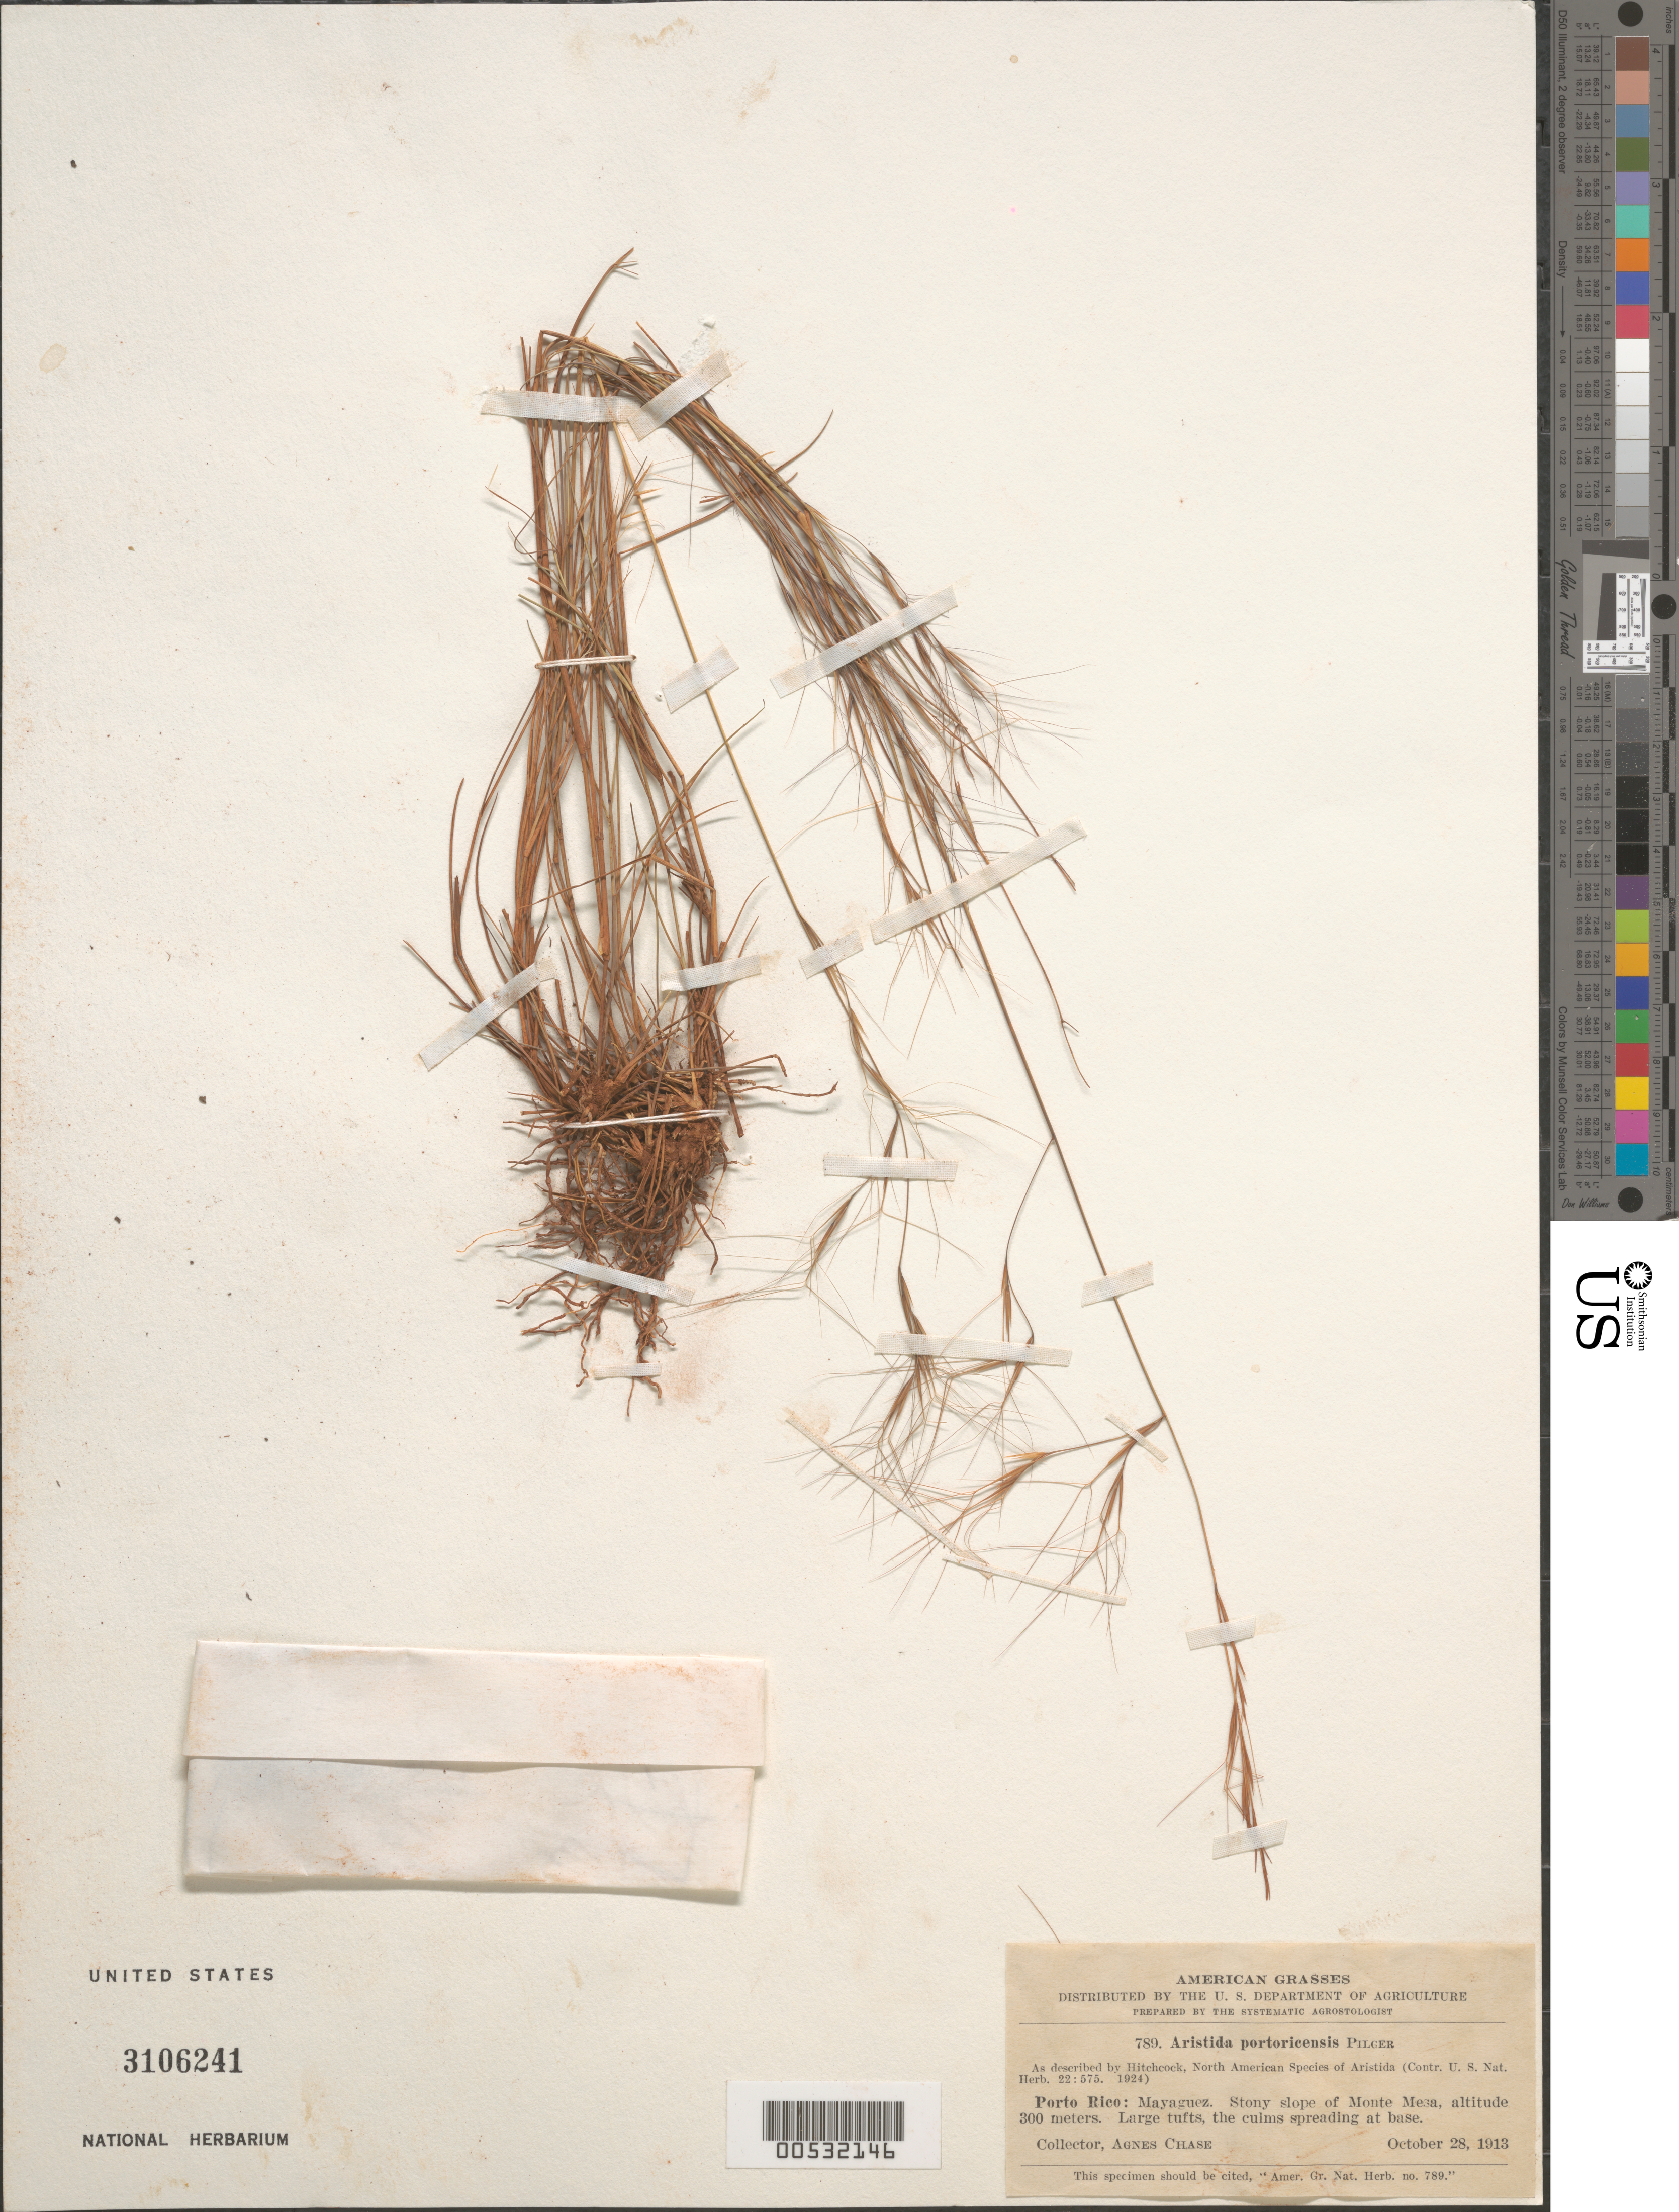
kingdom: Plantae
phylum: Tracheophyta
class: Liliopsida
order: Poales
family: Poaceae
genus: Aristida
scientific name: Aristida portoricensis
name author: Pilg. in Urb.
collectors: A. Chase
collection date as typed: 28 Oct 1913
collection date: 1913-10-28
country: Puerto Rico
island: Greater Antilles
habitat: Stony slope.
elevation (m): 300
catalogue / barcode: US 3106241